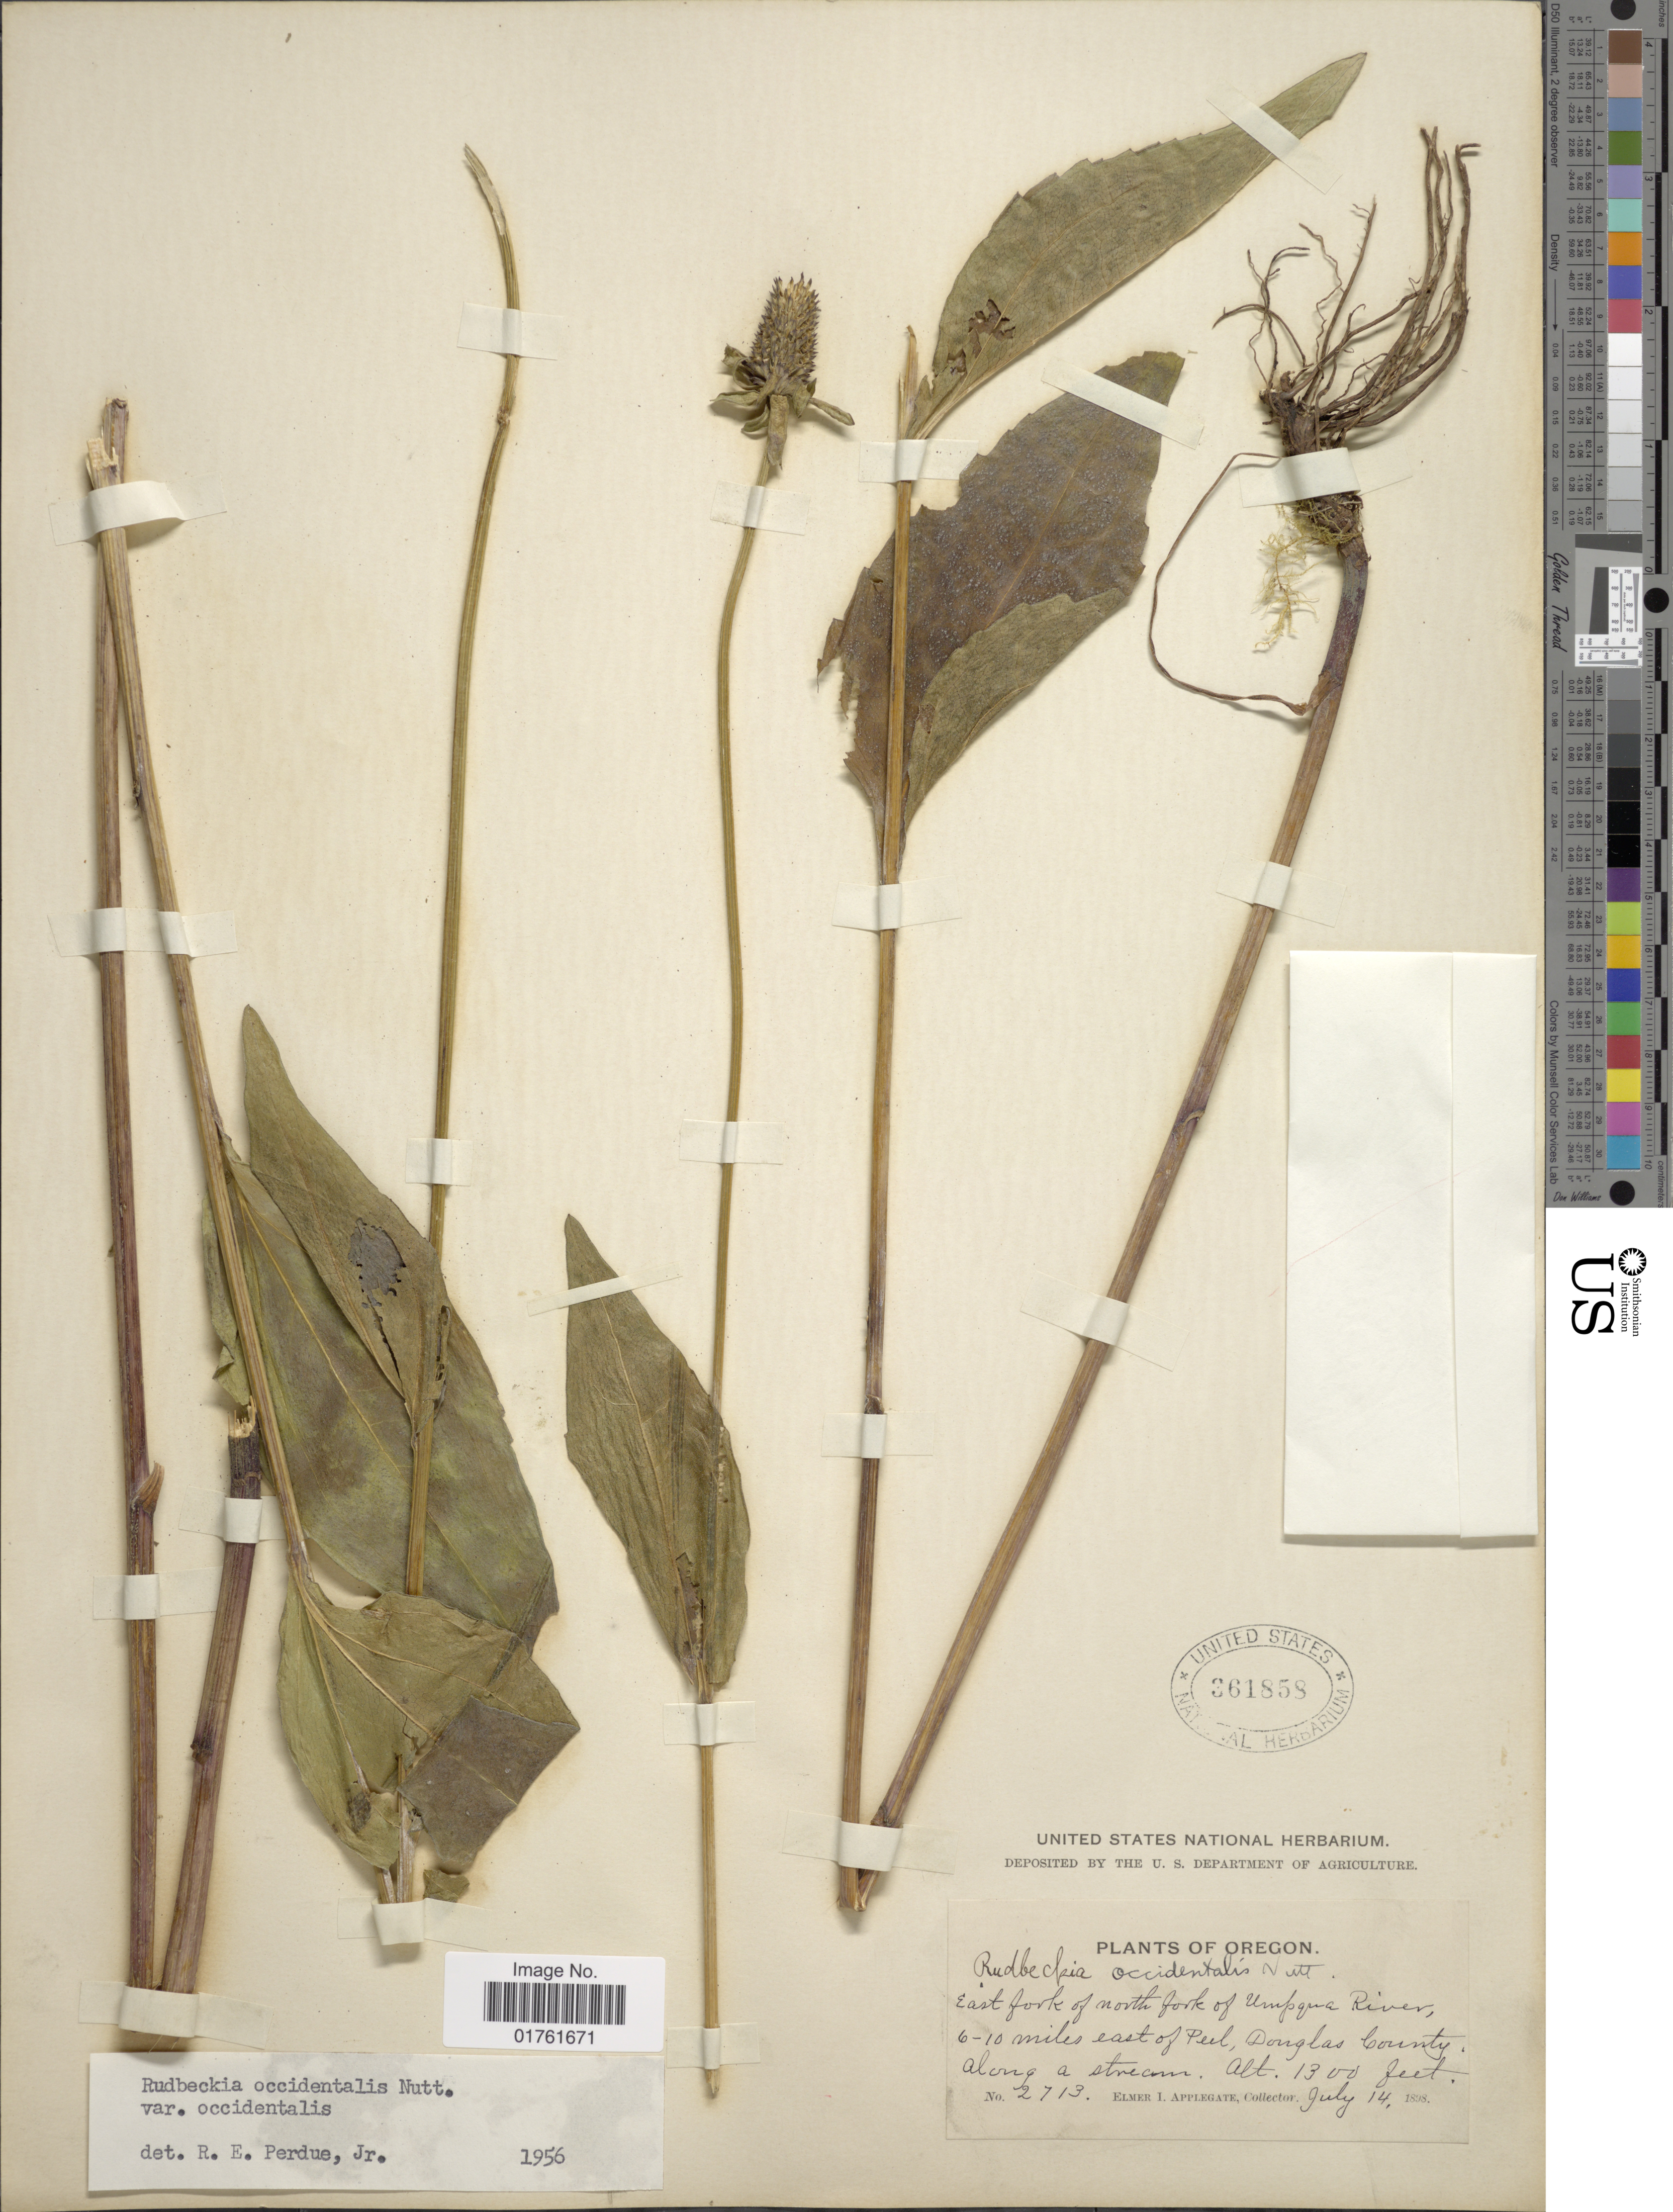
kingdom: Plantae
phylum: Tracheophyta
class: Magnoliopsida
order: Asterales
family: Asteraceae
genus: Rudbeckia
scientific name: Rudbeckia occidentalis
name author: Nutt.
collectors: E. I. Applegate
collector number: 2713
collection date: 1898-07-14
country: United States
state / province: Oregon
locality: East fork of north fork of Umpqua River, 6-10 miles east of Peel, Douglas County, along a stream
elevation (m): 396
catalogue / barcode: US 361858